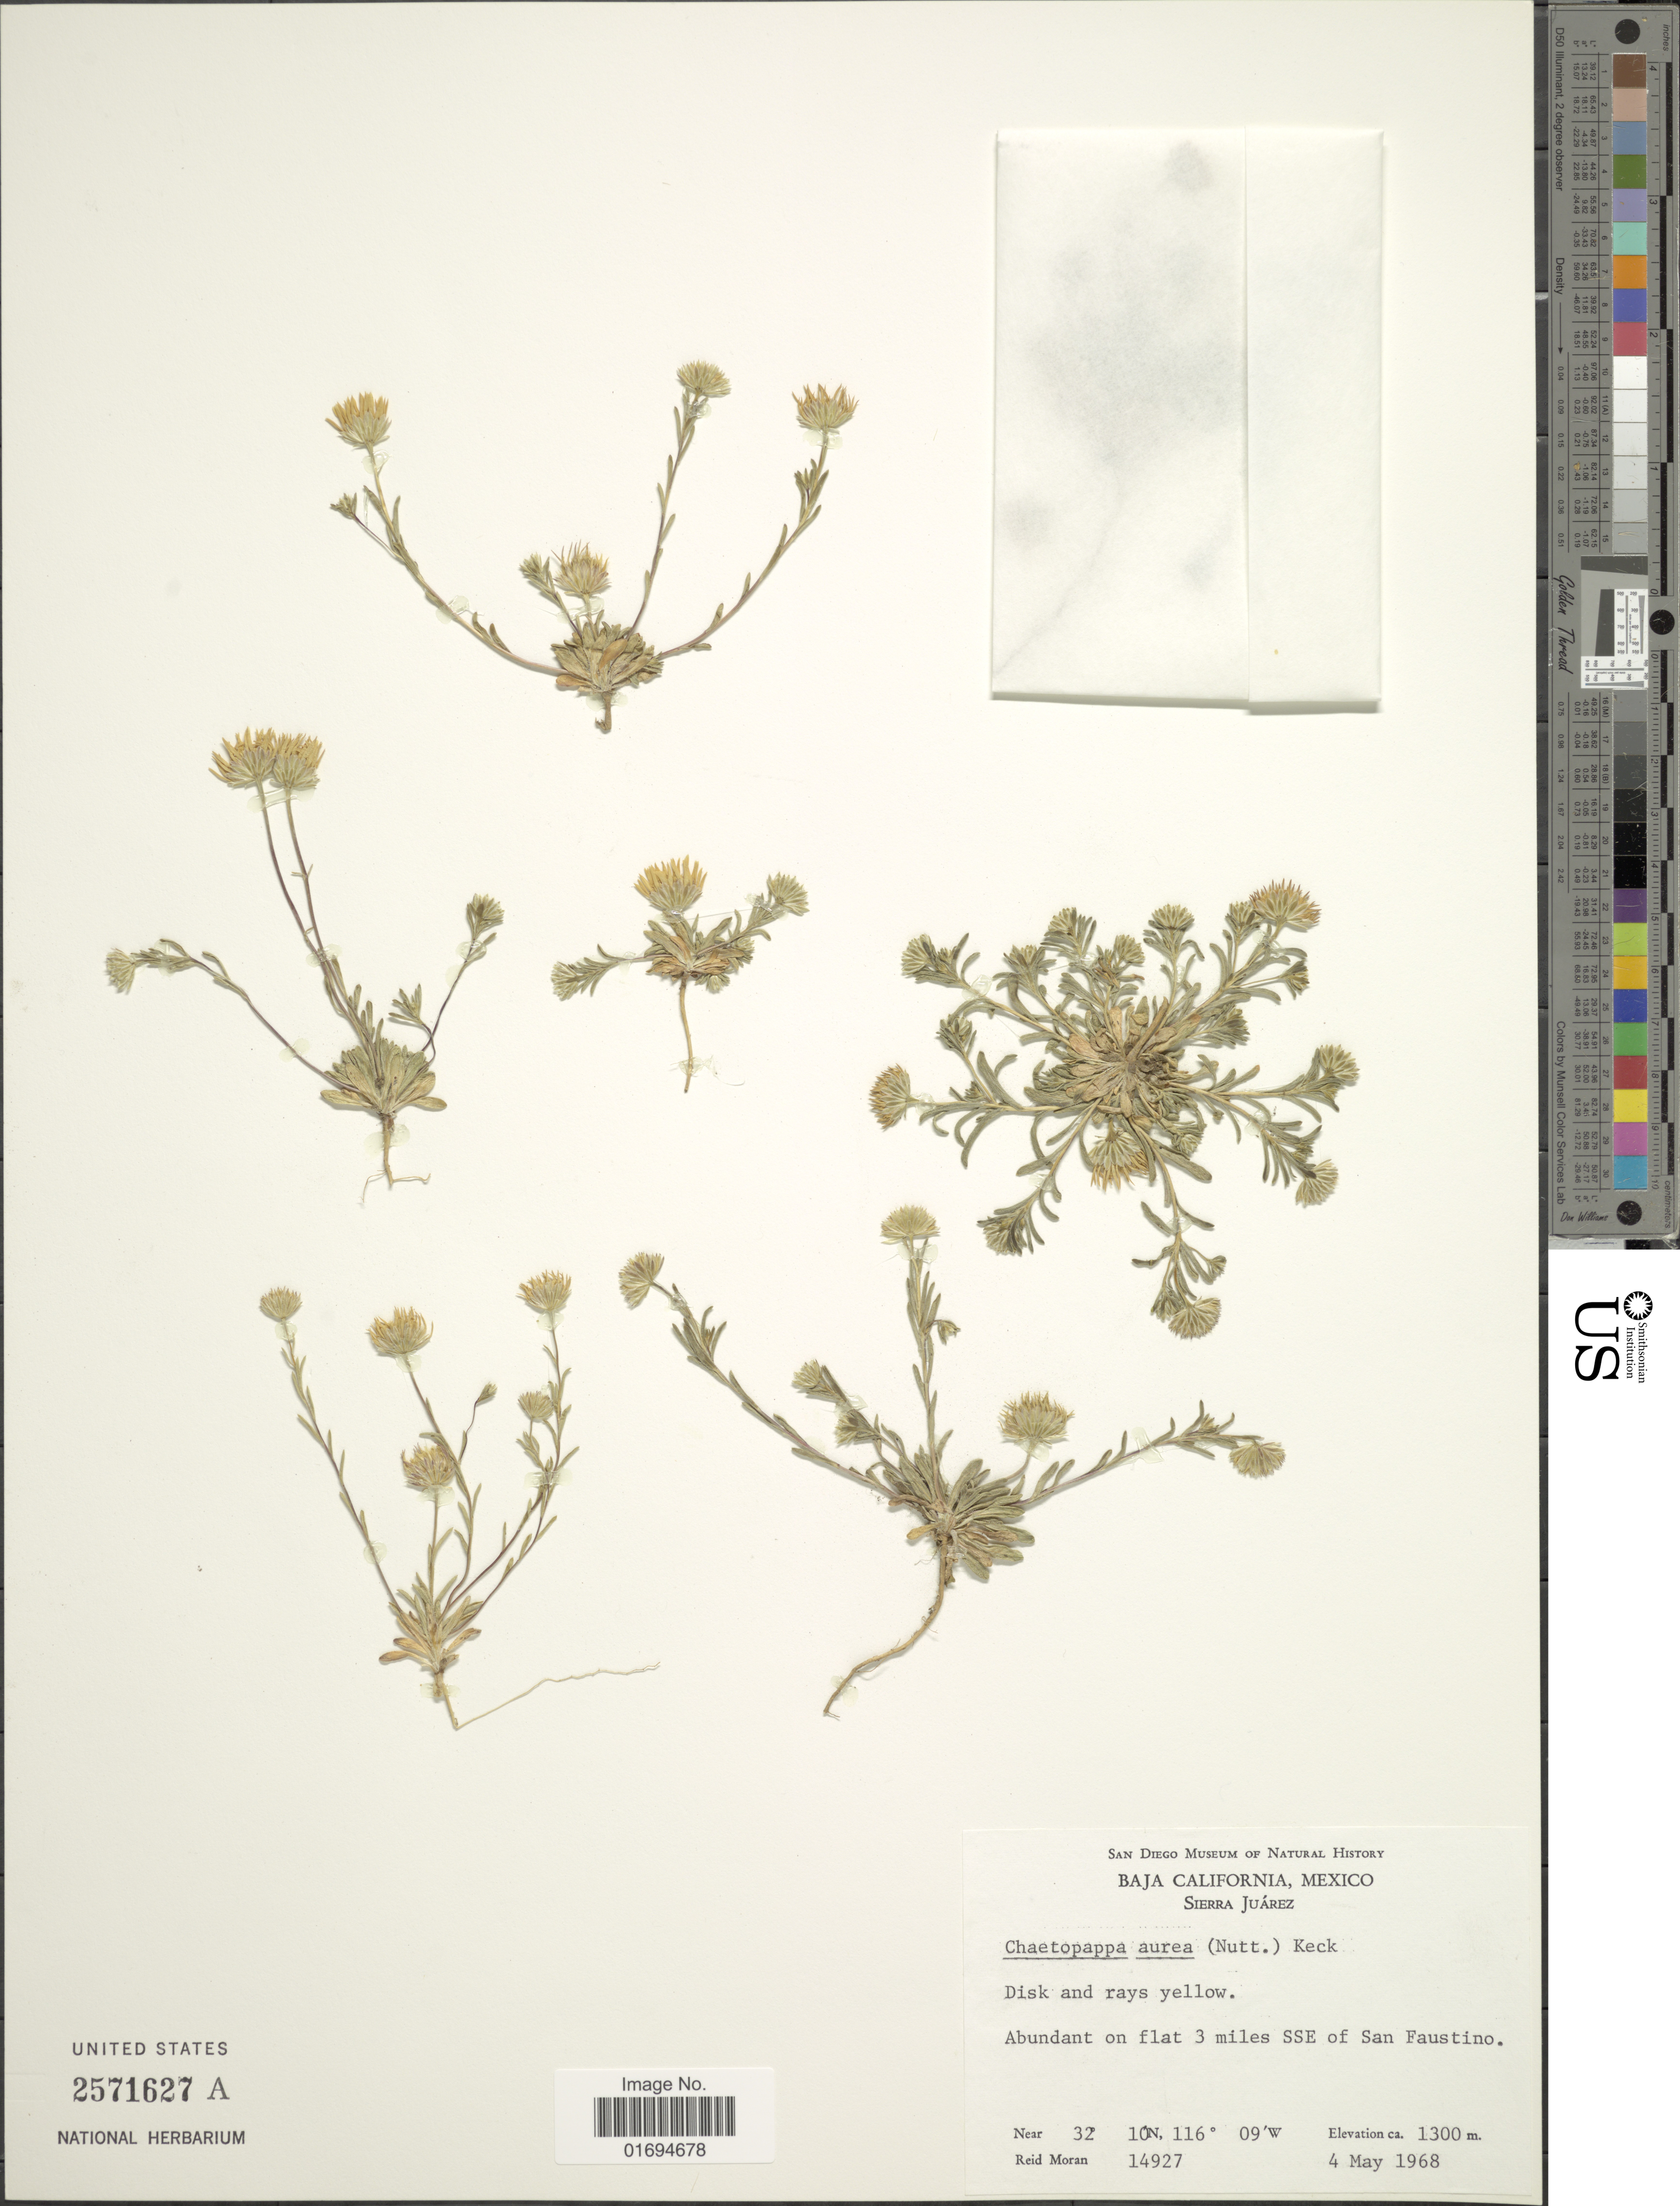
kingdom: Plantae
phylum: Tracheophyta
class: Magnoliopsida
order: Asterales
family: Asteraceae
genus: Chaetopappa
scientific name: Chaetopappa aurea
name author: (Nutt.) D.D. Keck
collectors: R. V. Moran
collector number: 14927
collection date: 1968-05-04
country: Mexico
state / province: Baja California Sur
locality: Sierra Juarez, abundant on flat 3 miles SSE of San Faustino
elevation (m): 1300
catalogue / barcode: US 2571627A